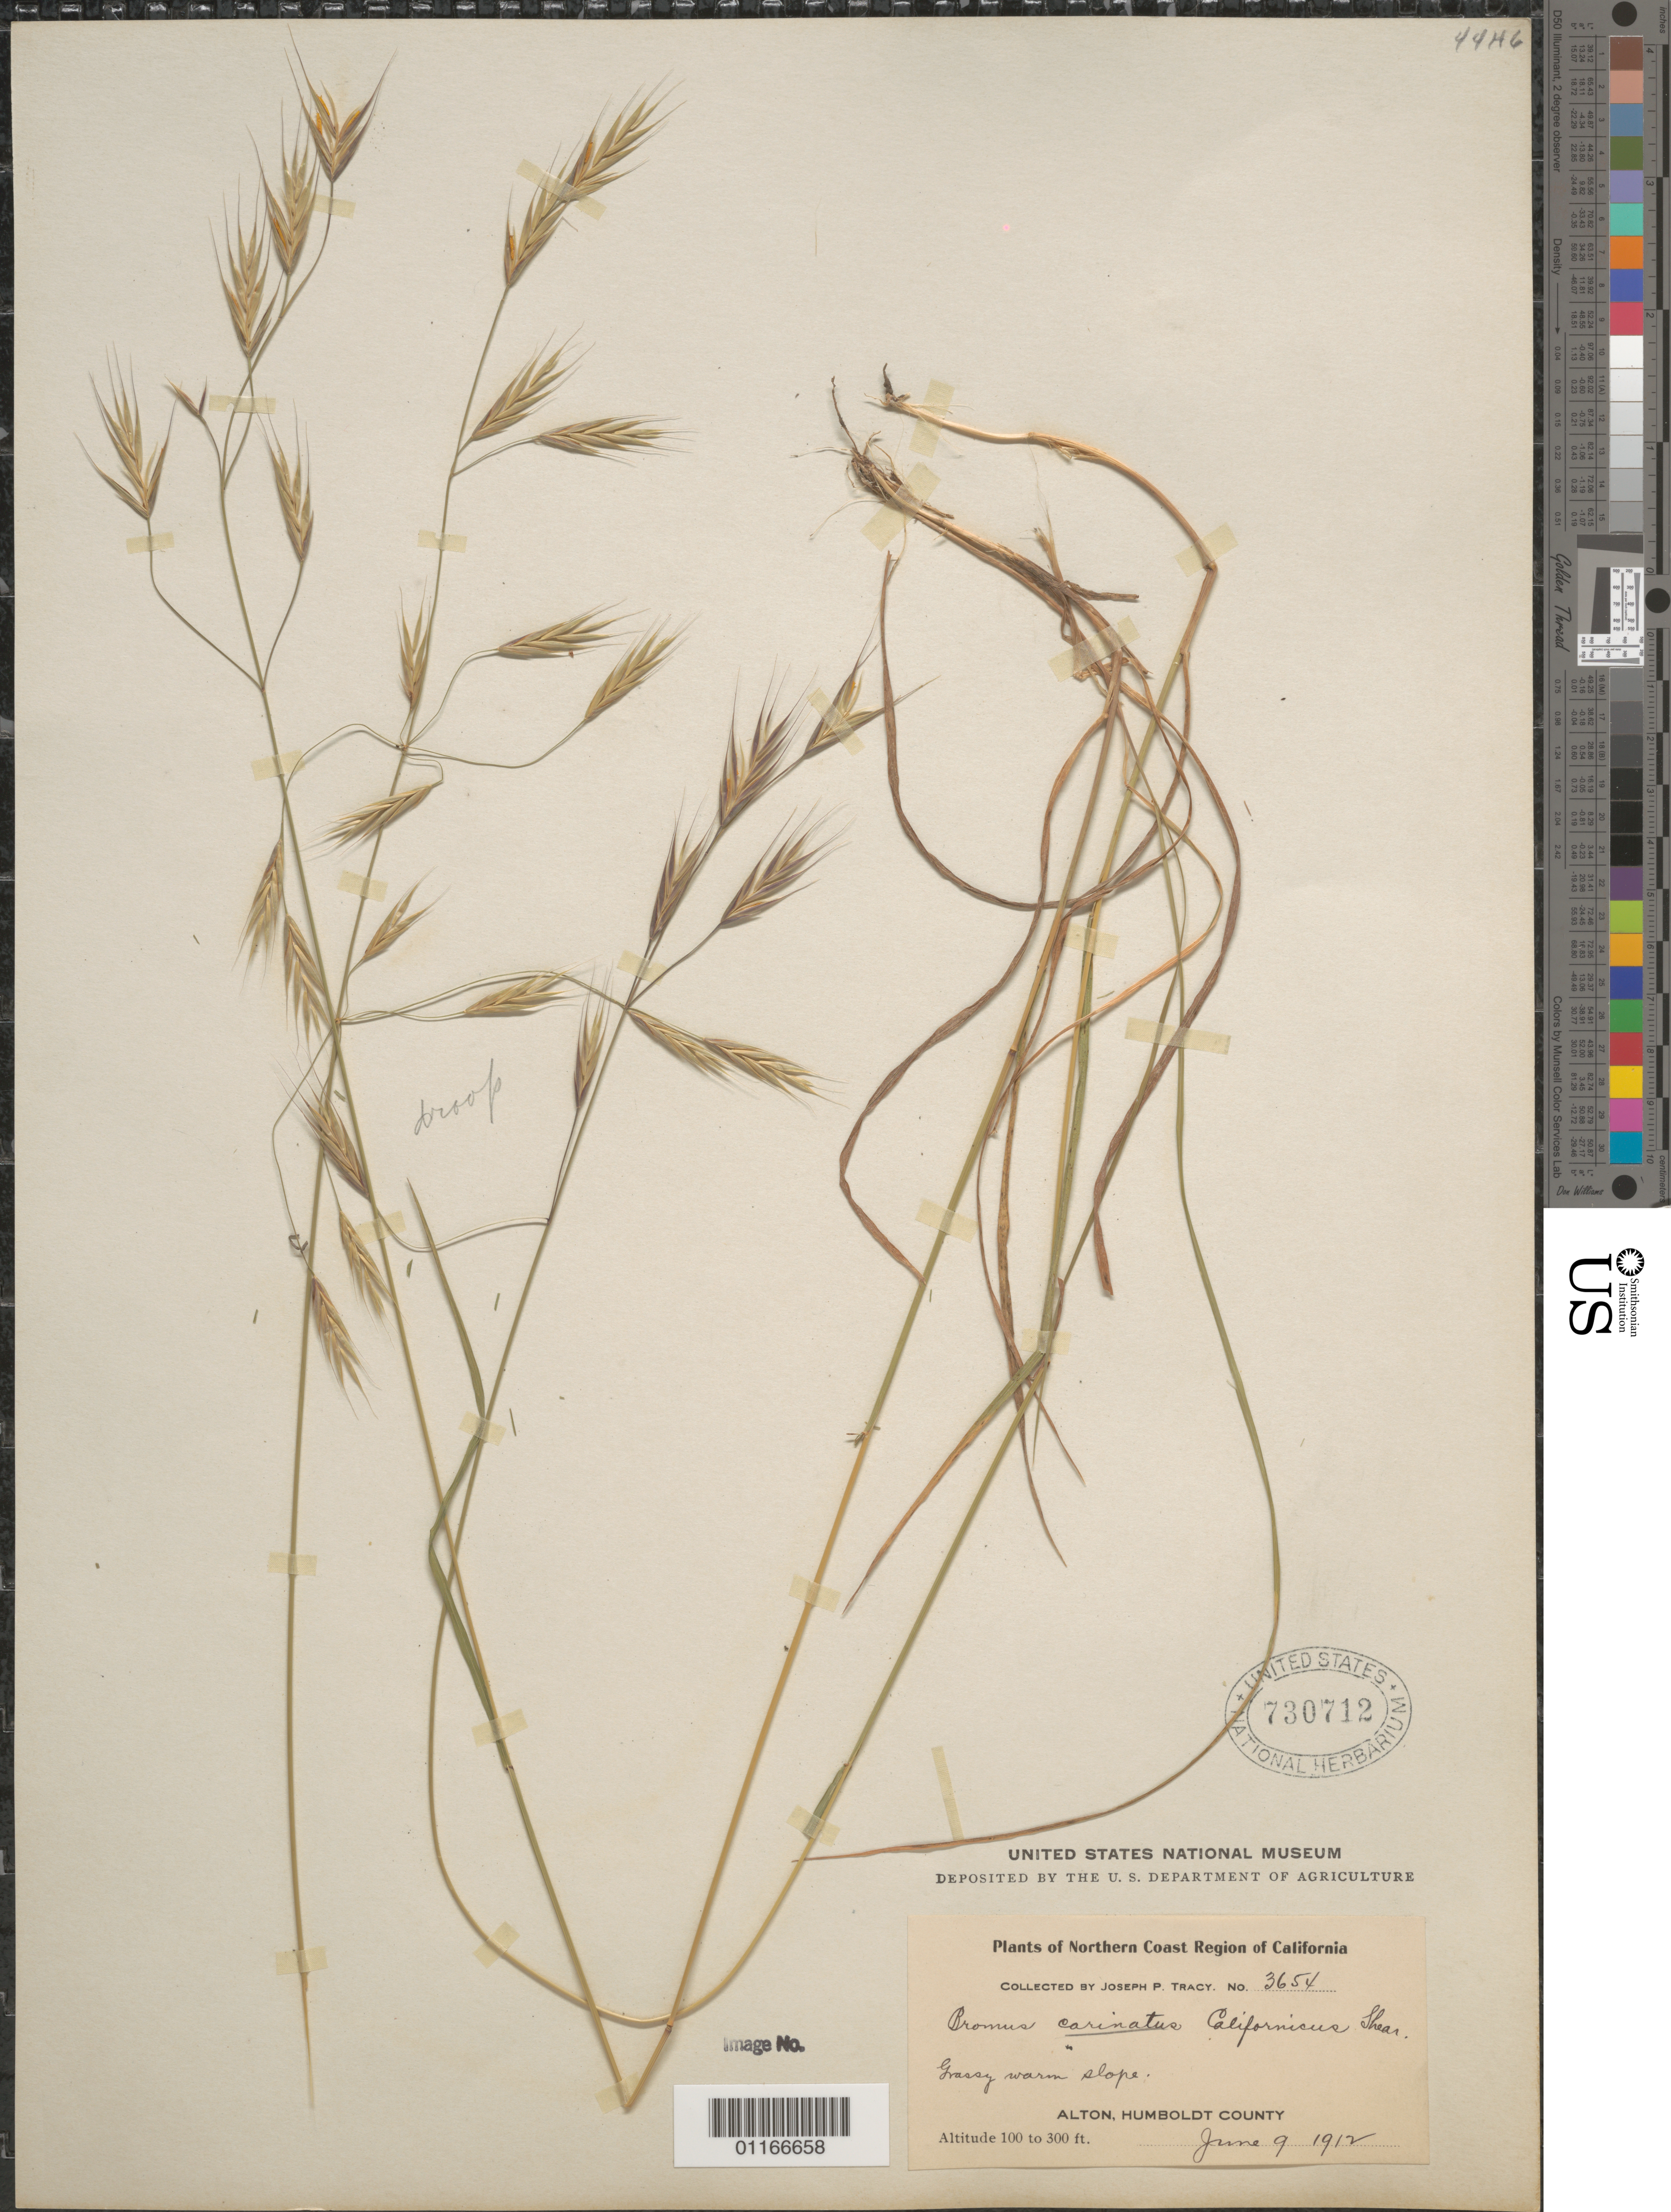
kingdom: Plantae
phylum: Tracheophyta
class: Liliopsida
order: Poales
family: Poaceae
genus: Bromus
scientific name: Bromus carinatus var. californicus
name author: Shear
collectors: J. Tracy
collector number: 3654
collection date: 1912-06-09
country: United States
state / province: California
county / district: Humboldt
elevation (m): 30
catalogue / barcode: US 730712